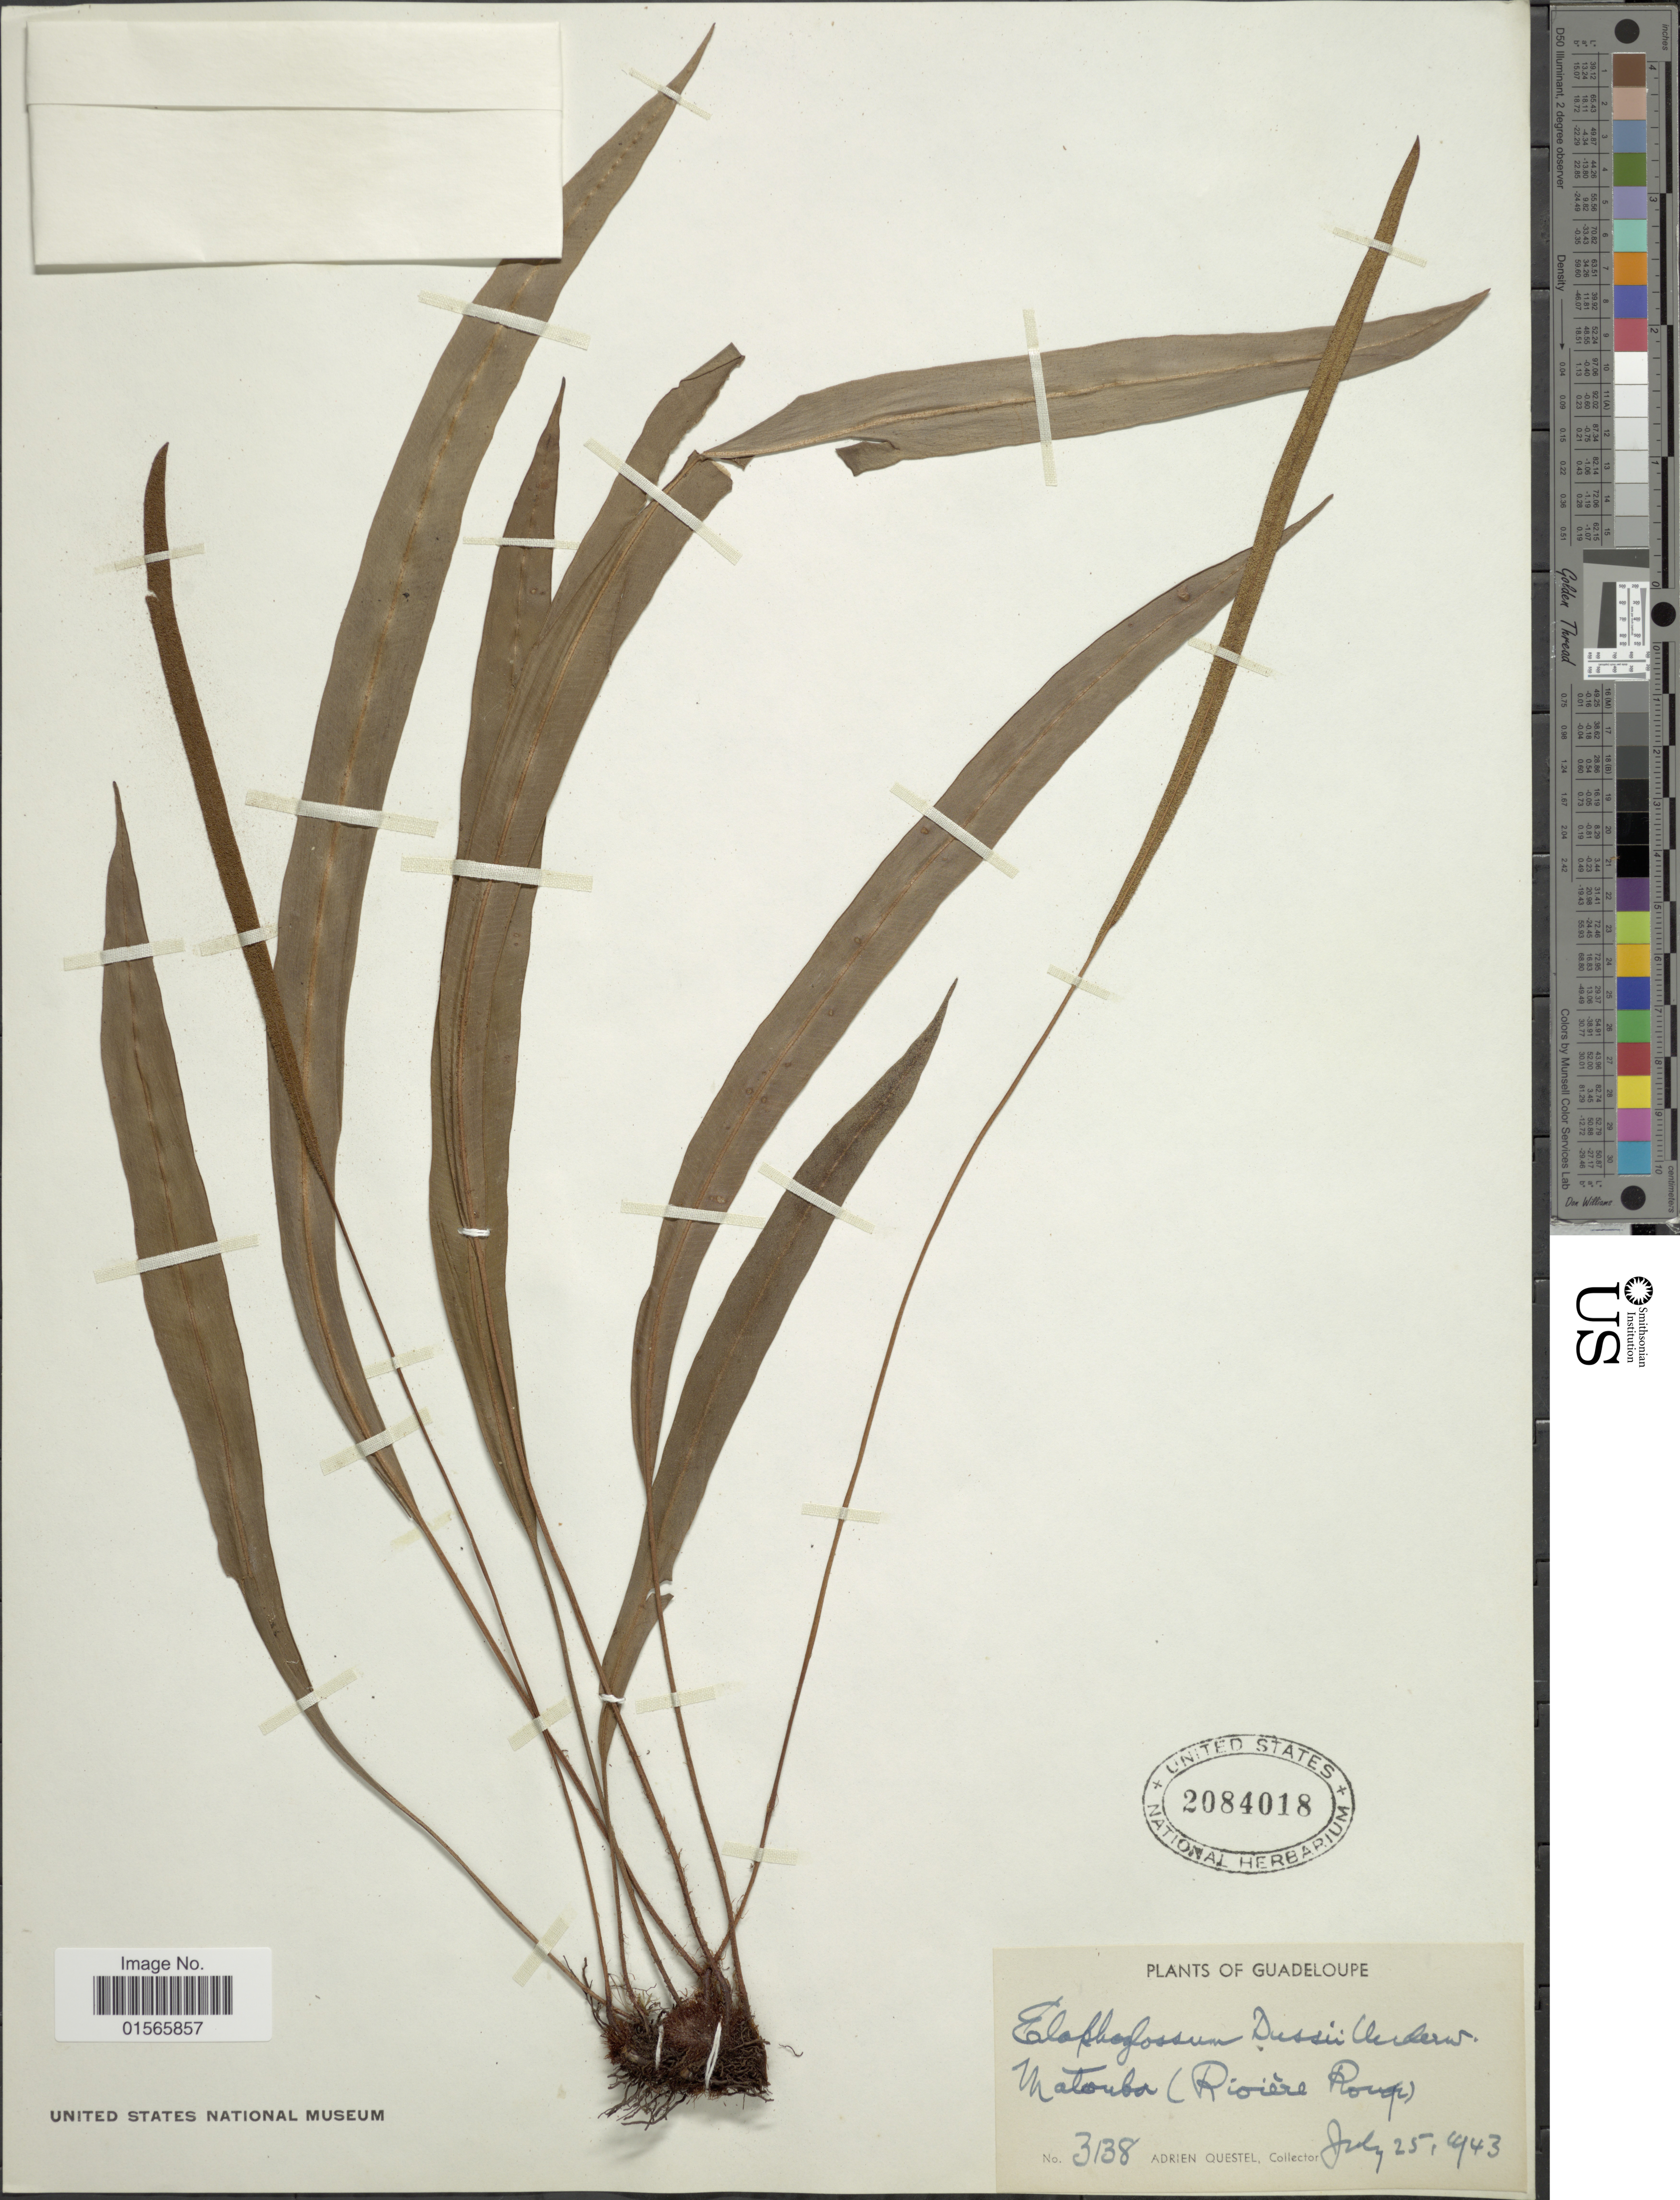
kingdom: Plantae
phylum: Tracheophyta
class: Polypodiopsida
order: Polypodiales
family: Dryopteridaceae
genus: Elaphoglossum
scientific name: Elaphoglossum petiolatum var. dussii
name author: (Underw. ex Maxon) Proctor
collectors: A. Questel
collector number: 3138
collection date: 1943-07-25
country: Guadeloupe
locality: Matouba (Rivière Rouge)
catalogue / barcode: US 2084018